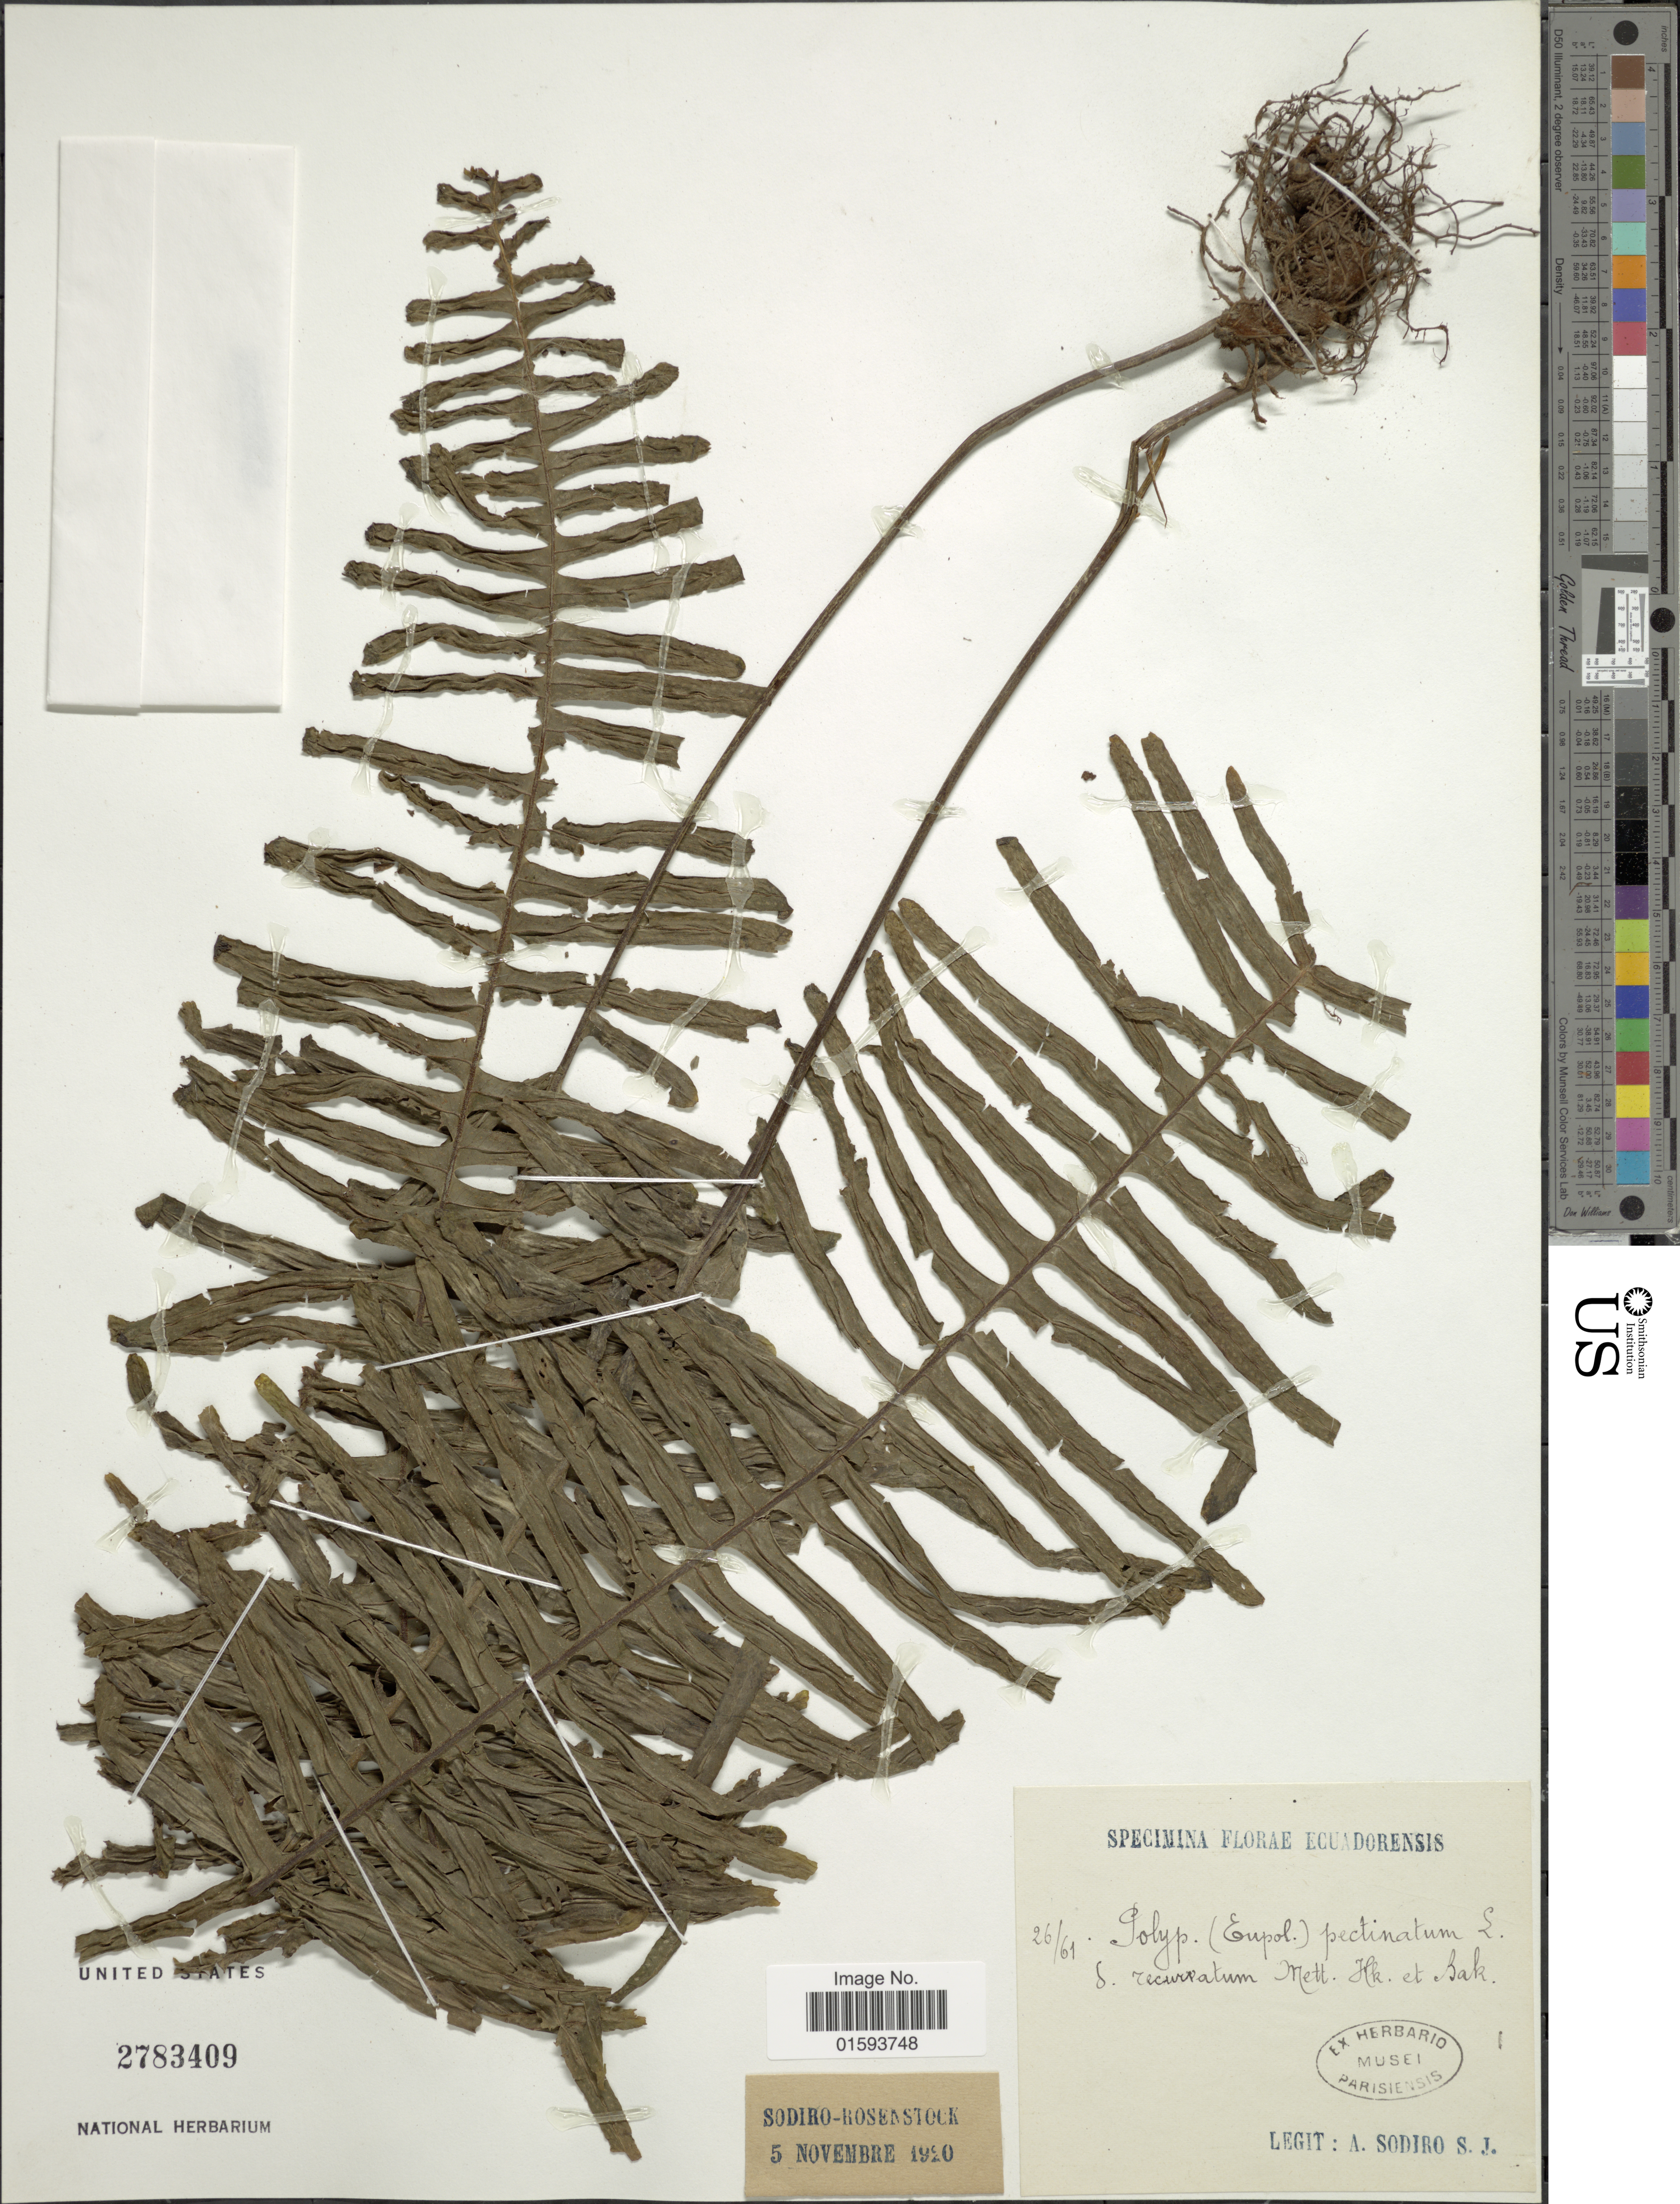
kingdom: Plantae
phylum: Tracheophyta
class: Polypodiopsida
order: Polypodiales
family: Polypodiaceae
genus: Pecluma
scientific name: Pecluma pectinata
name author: (L.) M.G. Price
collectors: A. Sodiro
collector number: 26/61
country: Ecuador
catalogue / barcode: US 2783409